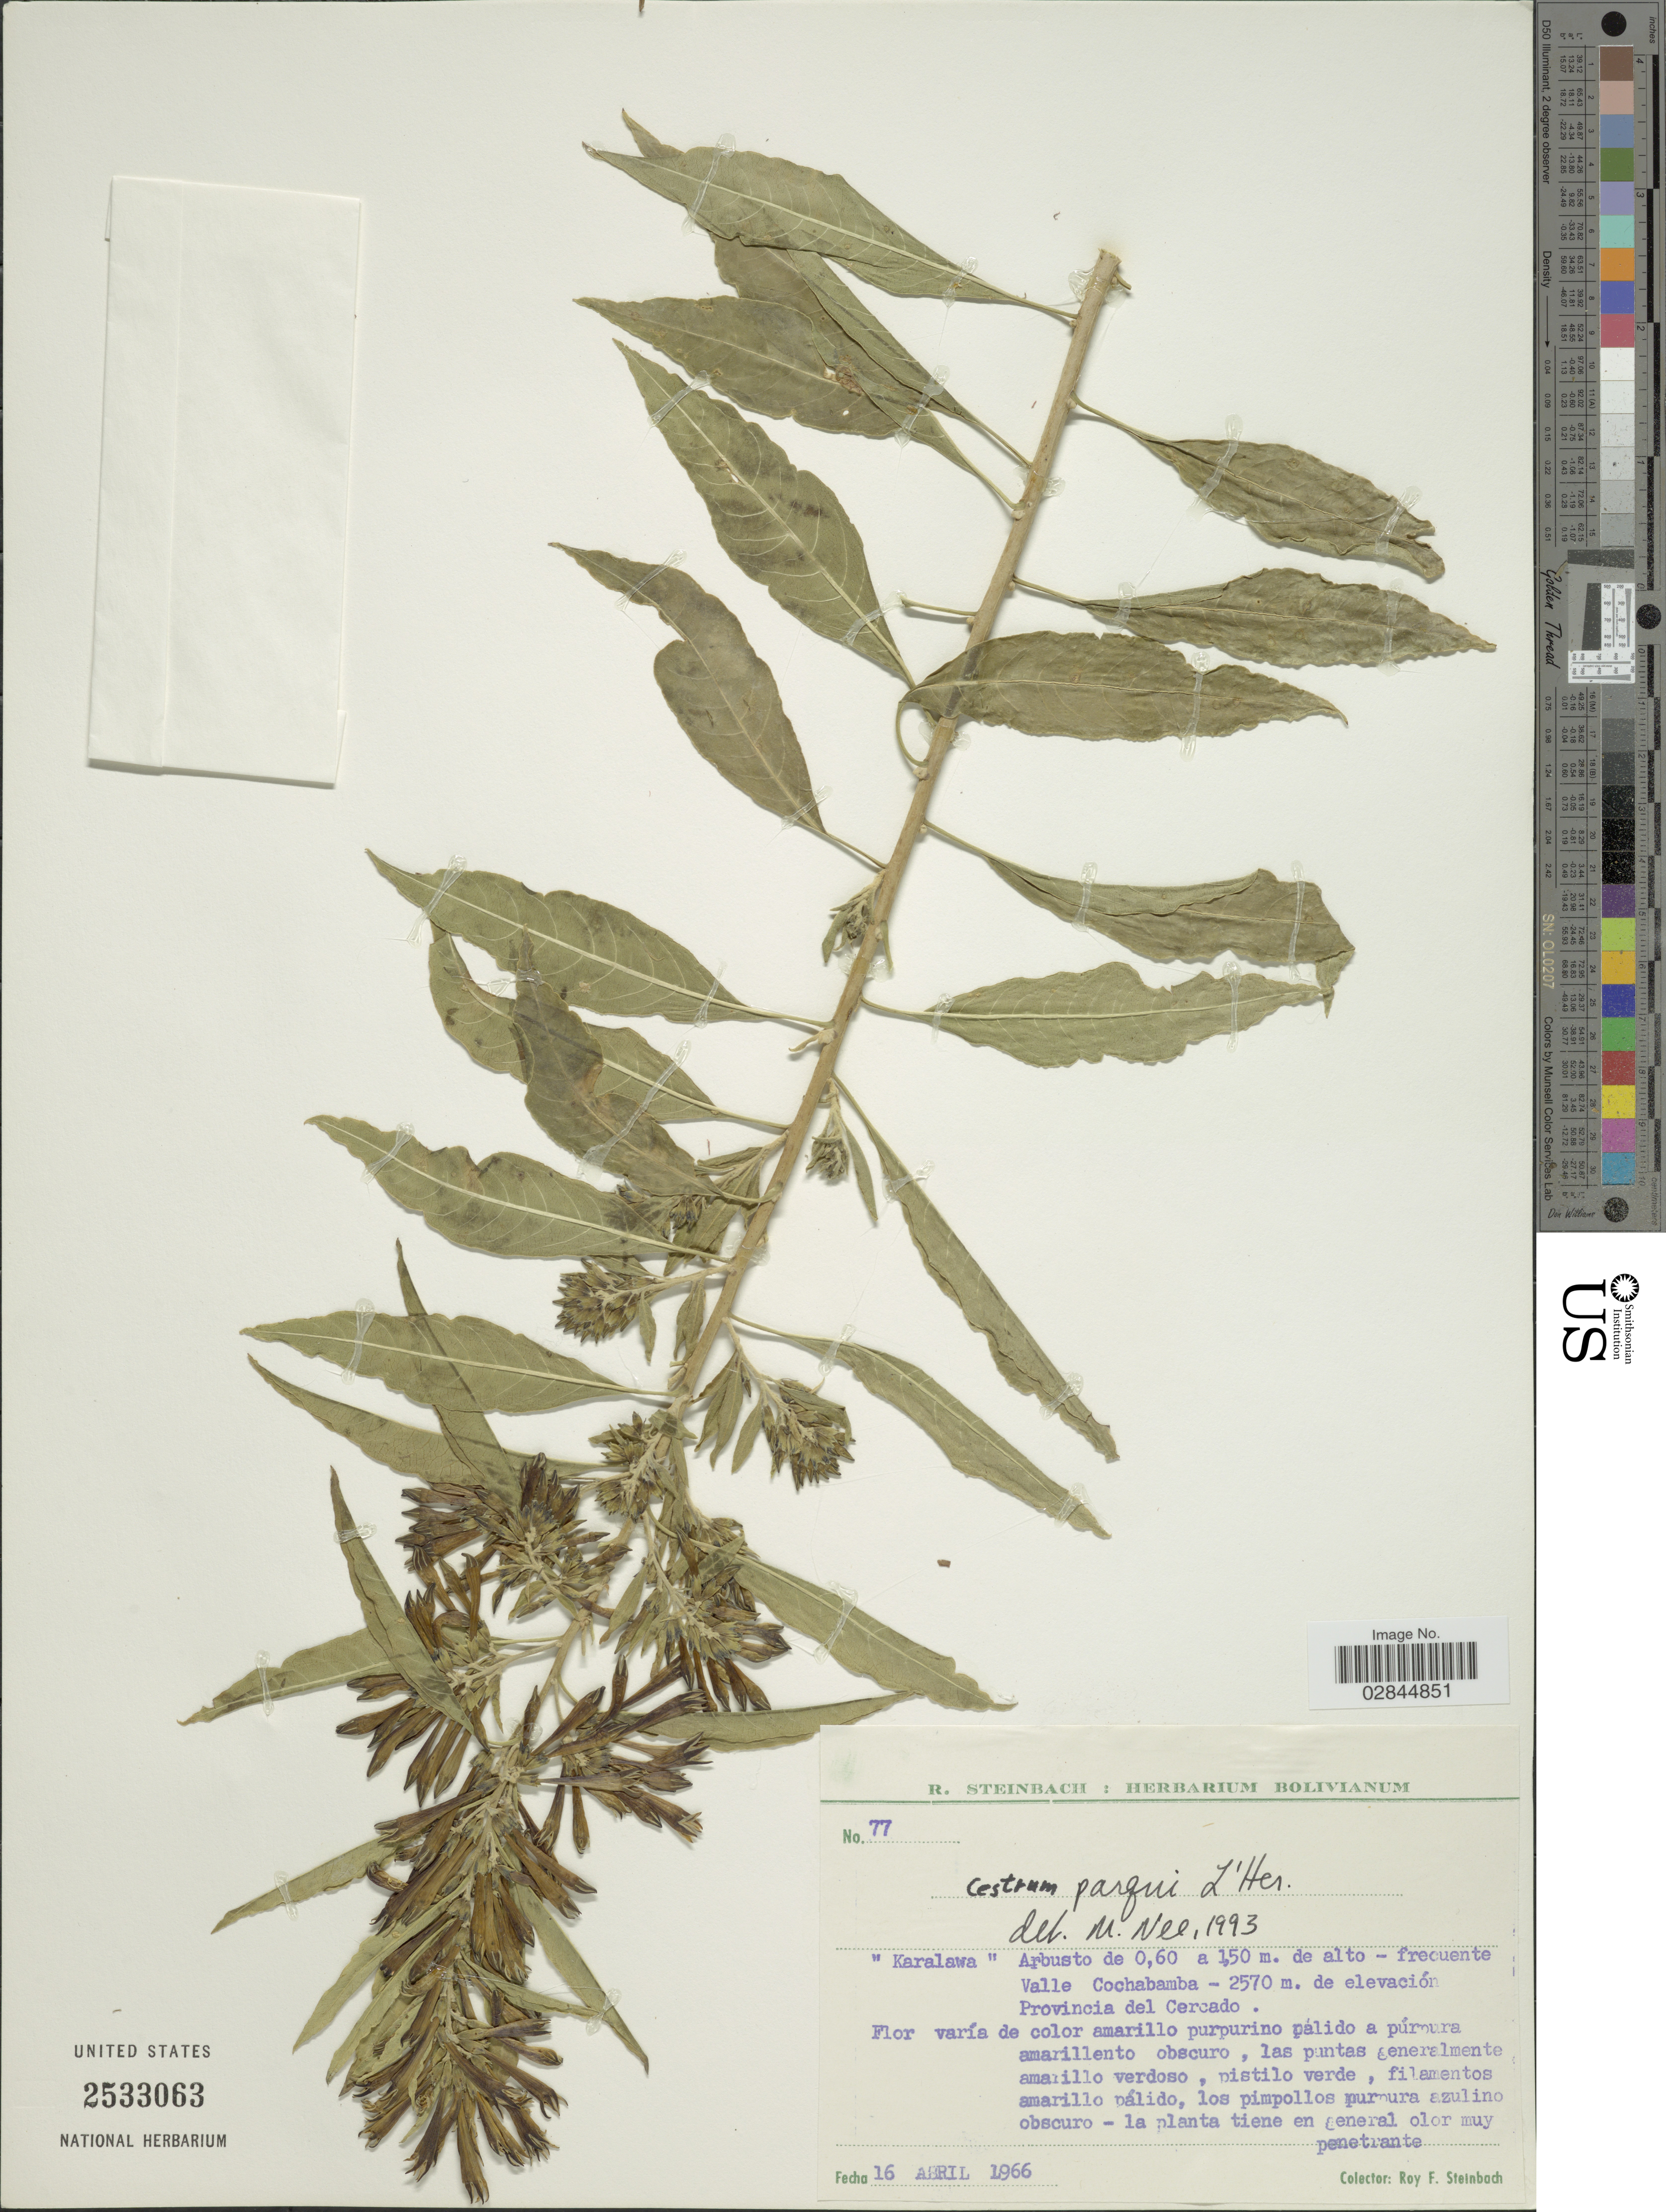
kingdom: Plantae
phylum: Tracheophyta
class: Magnoliopsida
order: Solanales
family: Solanaceae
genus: Cestrum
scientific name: Cestrum parqui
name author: L'Hér.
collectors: R. F. Steinbach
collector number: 77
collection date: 1966-04-16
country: Bolivia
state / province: Cochabamba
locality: Valle Cochabamba, Provincia del Cercado.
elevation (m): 2570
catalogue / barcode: US 2533063